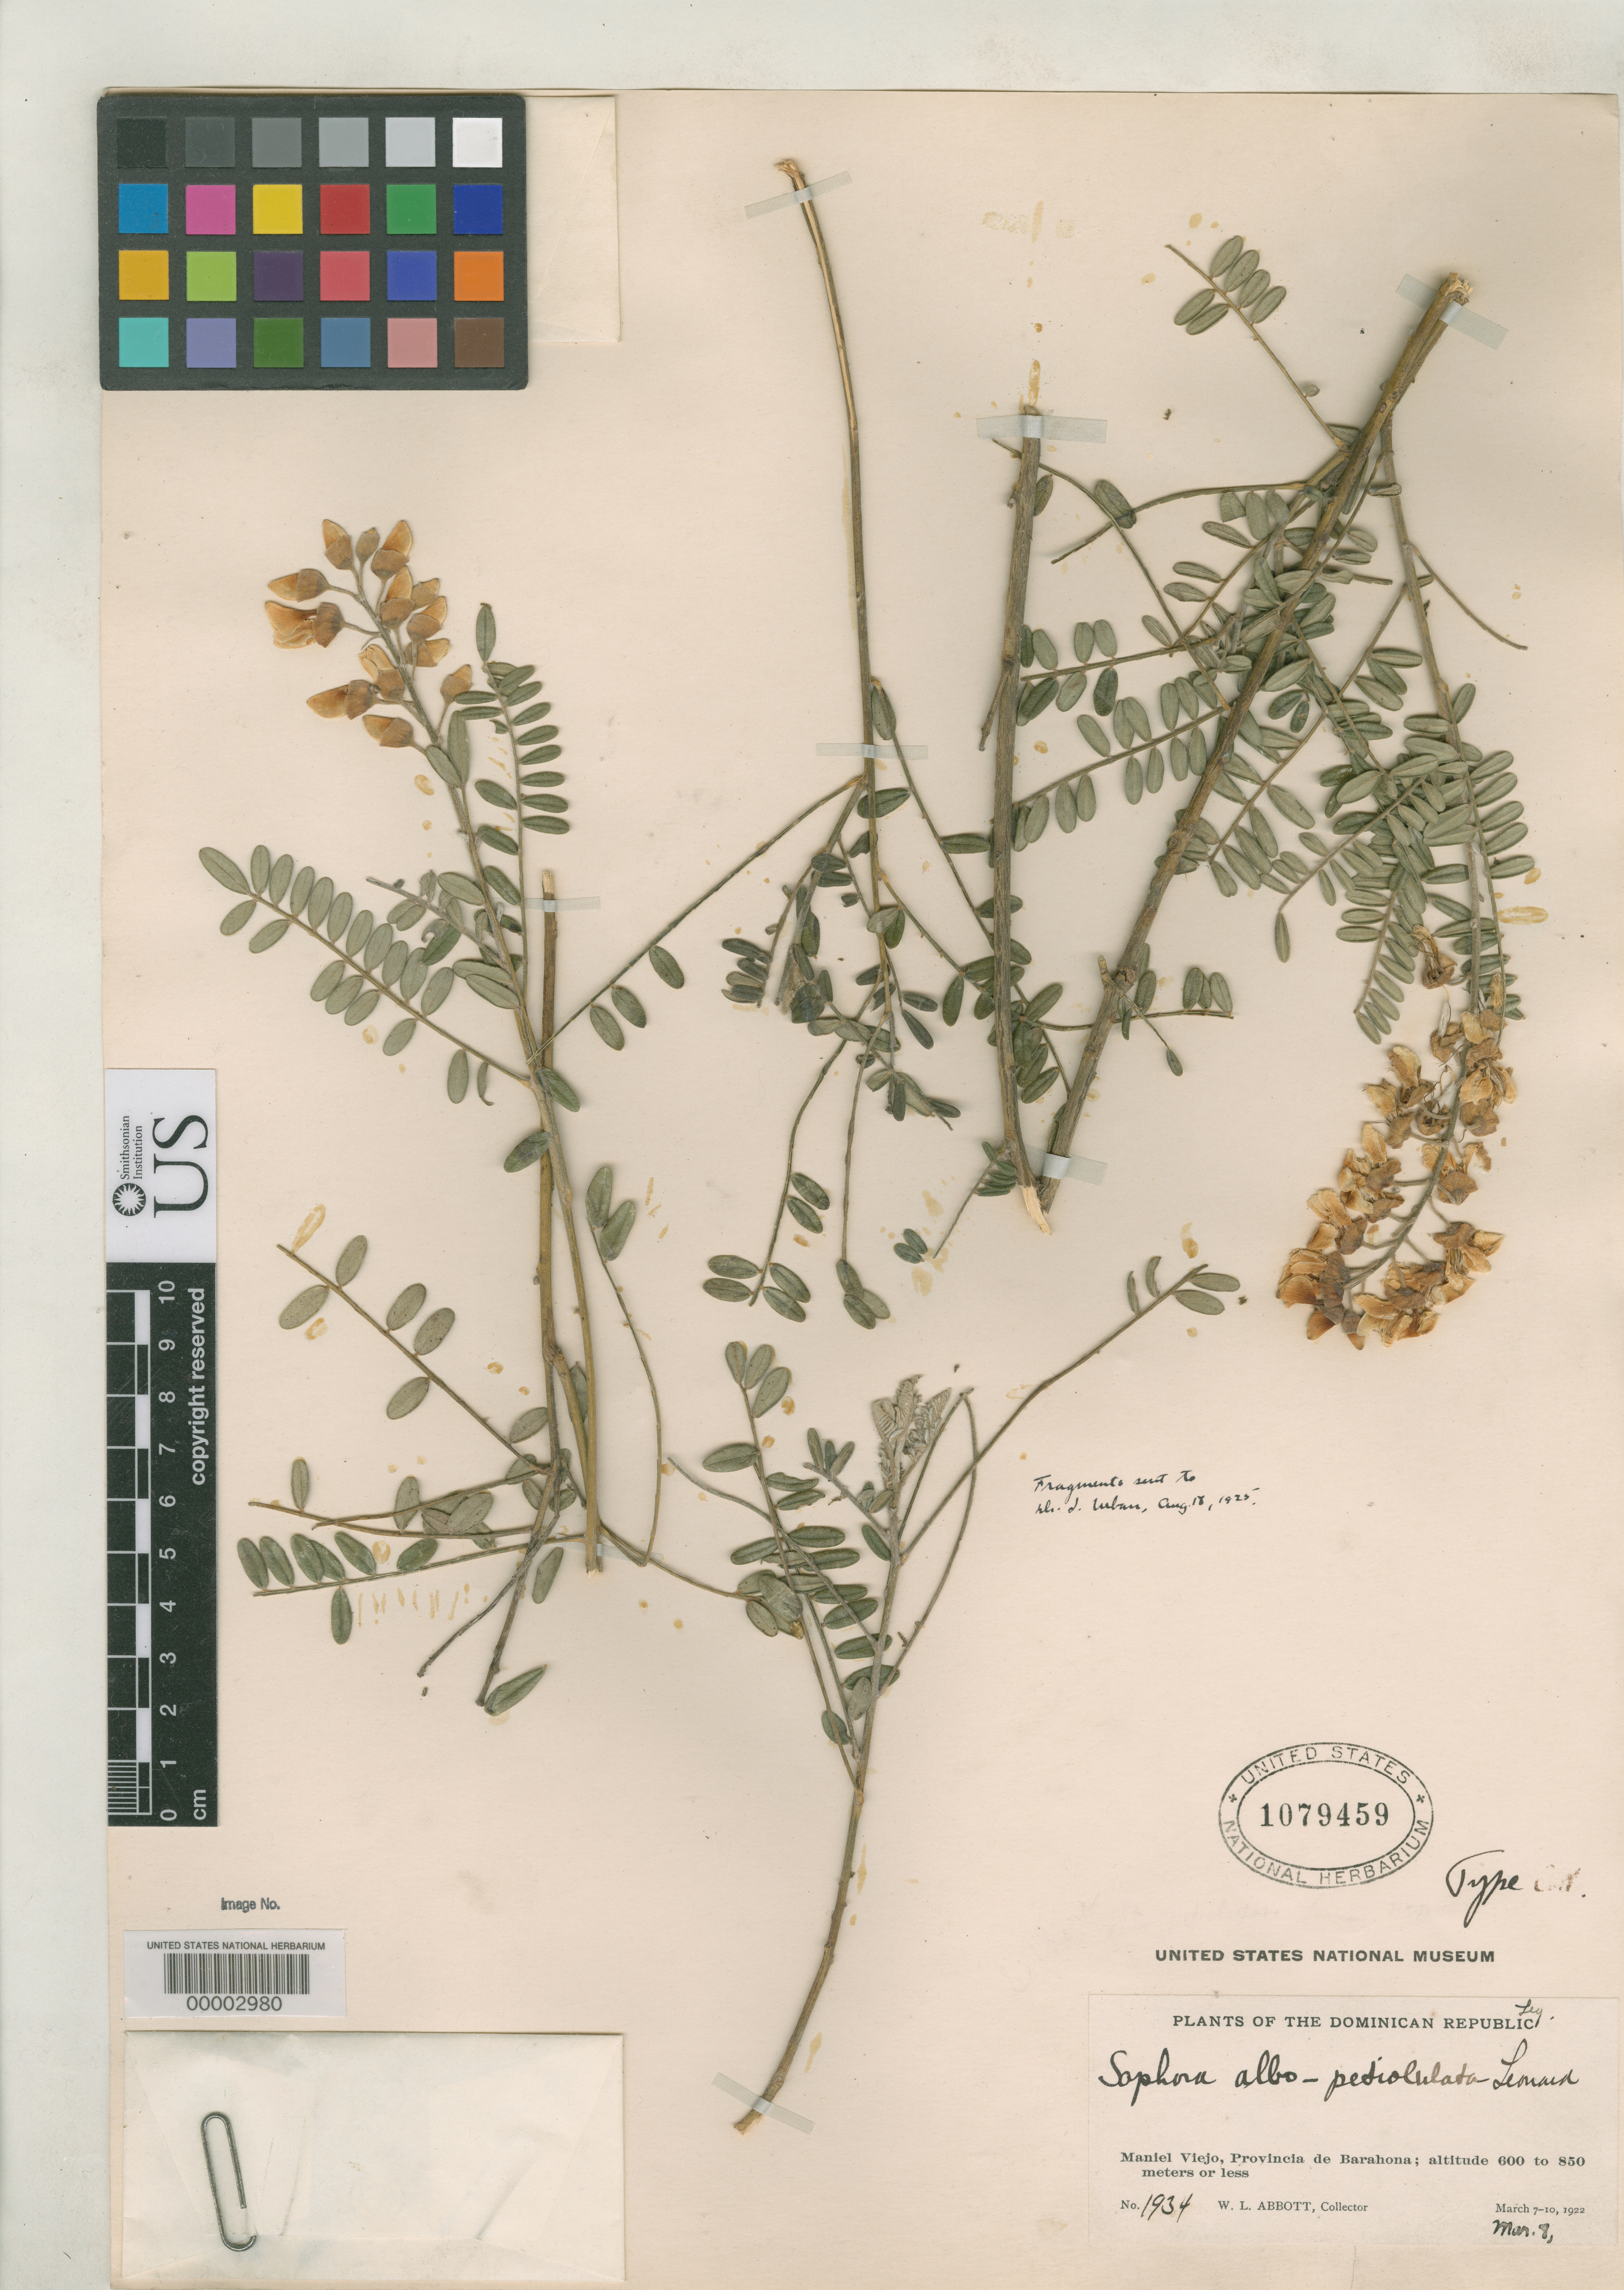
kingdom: Plantae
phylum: Tracheophyta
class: Magnoliopsida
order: Fabales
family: Fabaceae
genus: Sophora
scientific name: Sophora albo-petiolulata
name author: Leonard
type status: Holotype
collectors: W. L. Abbott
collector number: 1934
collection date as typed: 10 Mar 1922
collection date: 1922-03-10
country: Dominican Republic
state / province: Barahona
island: Hispaniola Island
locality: Maniel Viejo.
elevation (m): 750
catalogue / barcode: US 1079459